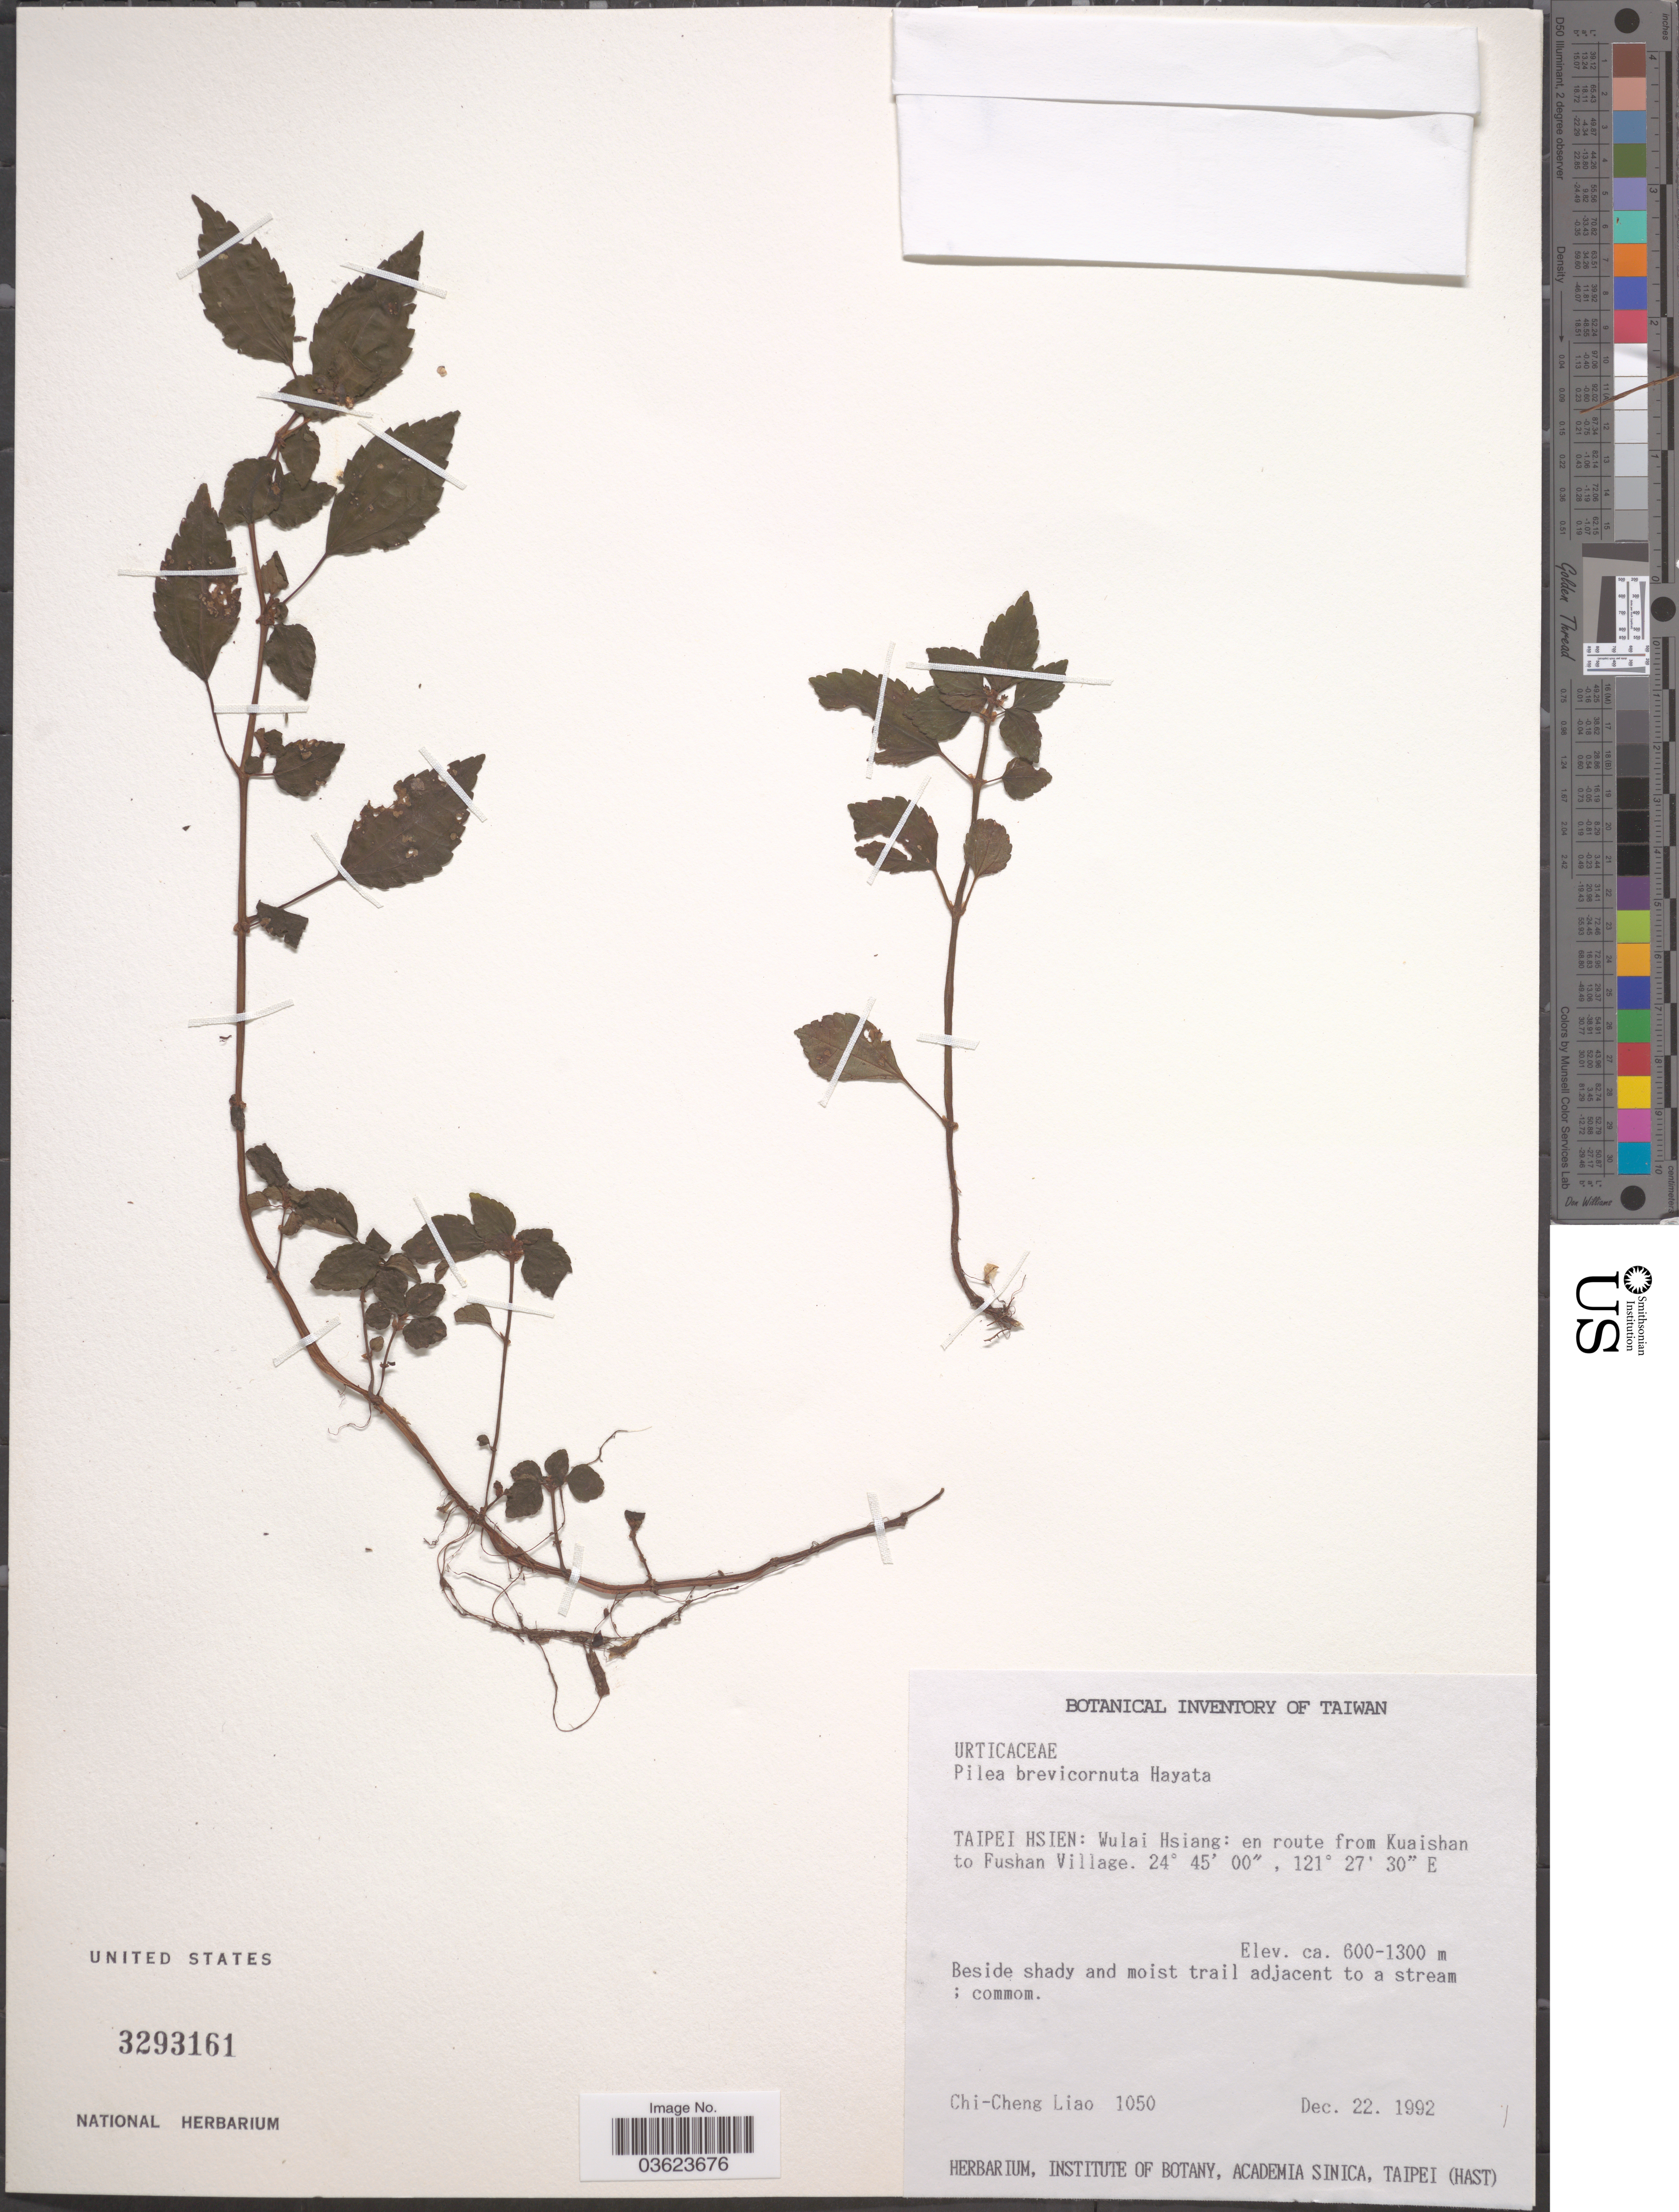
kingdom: Plantae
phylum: Tracheophyta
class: Magnoliopsida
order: Rosales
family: Urticaceae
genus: Pilea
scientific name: Pilea brevicornuta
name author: Hayata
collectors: C. Liao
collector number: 1050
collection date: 1992-12-22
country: Taiwan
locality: Taipei Hsien: Wulai Hsiang: en route from Kuaishan to Fushan Village.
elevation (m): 600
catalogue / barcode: US 3293161